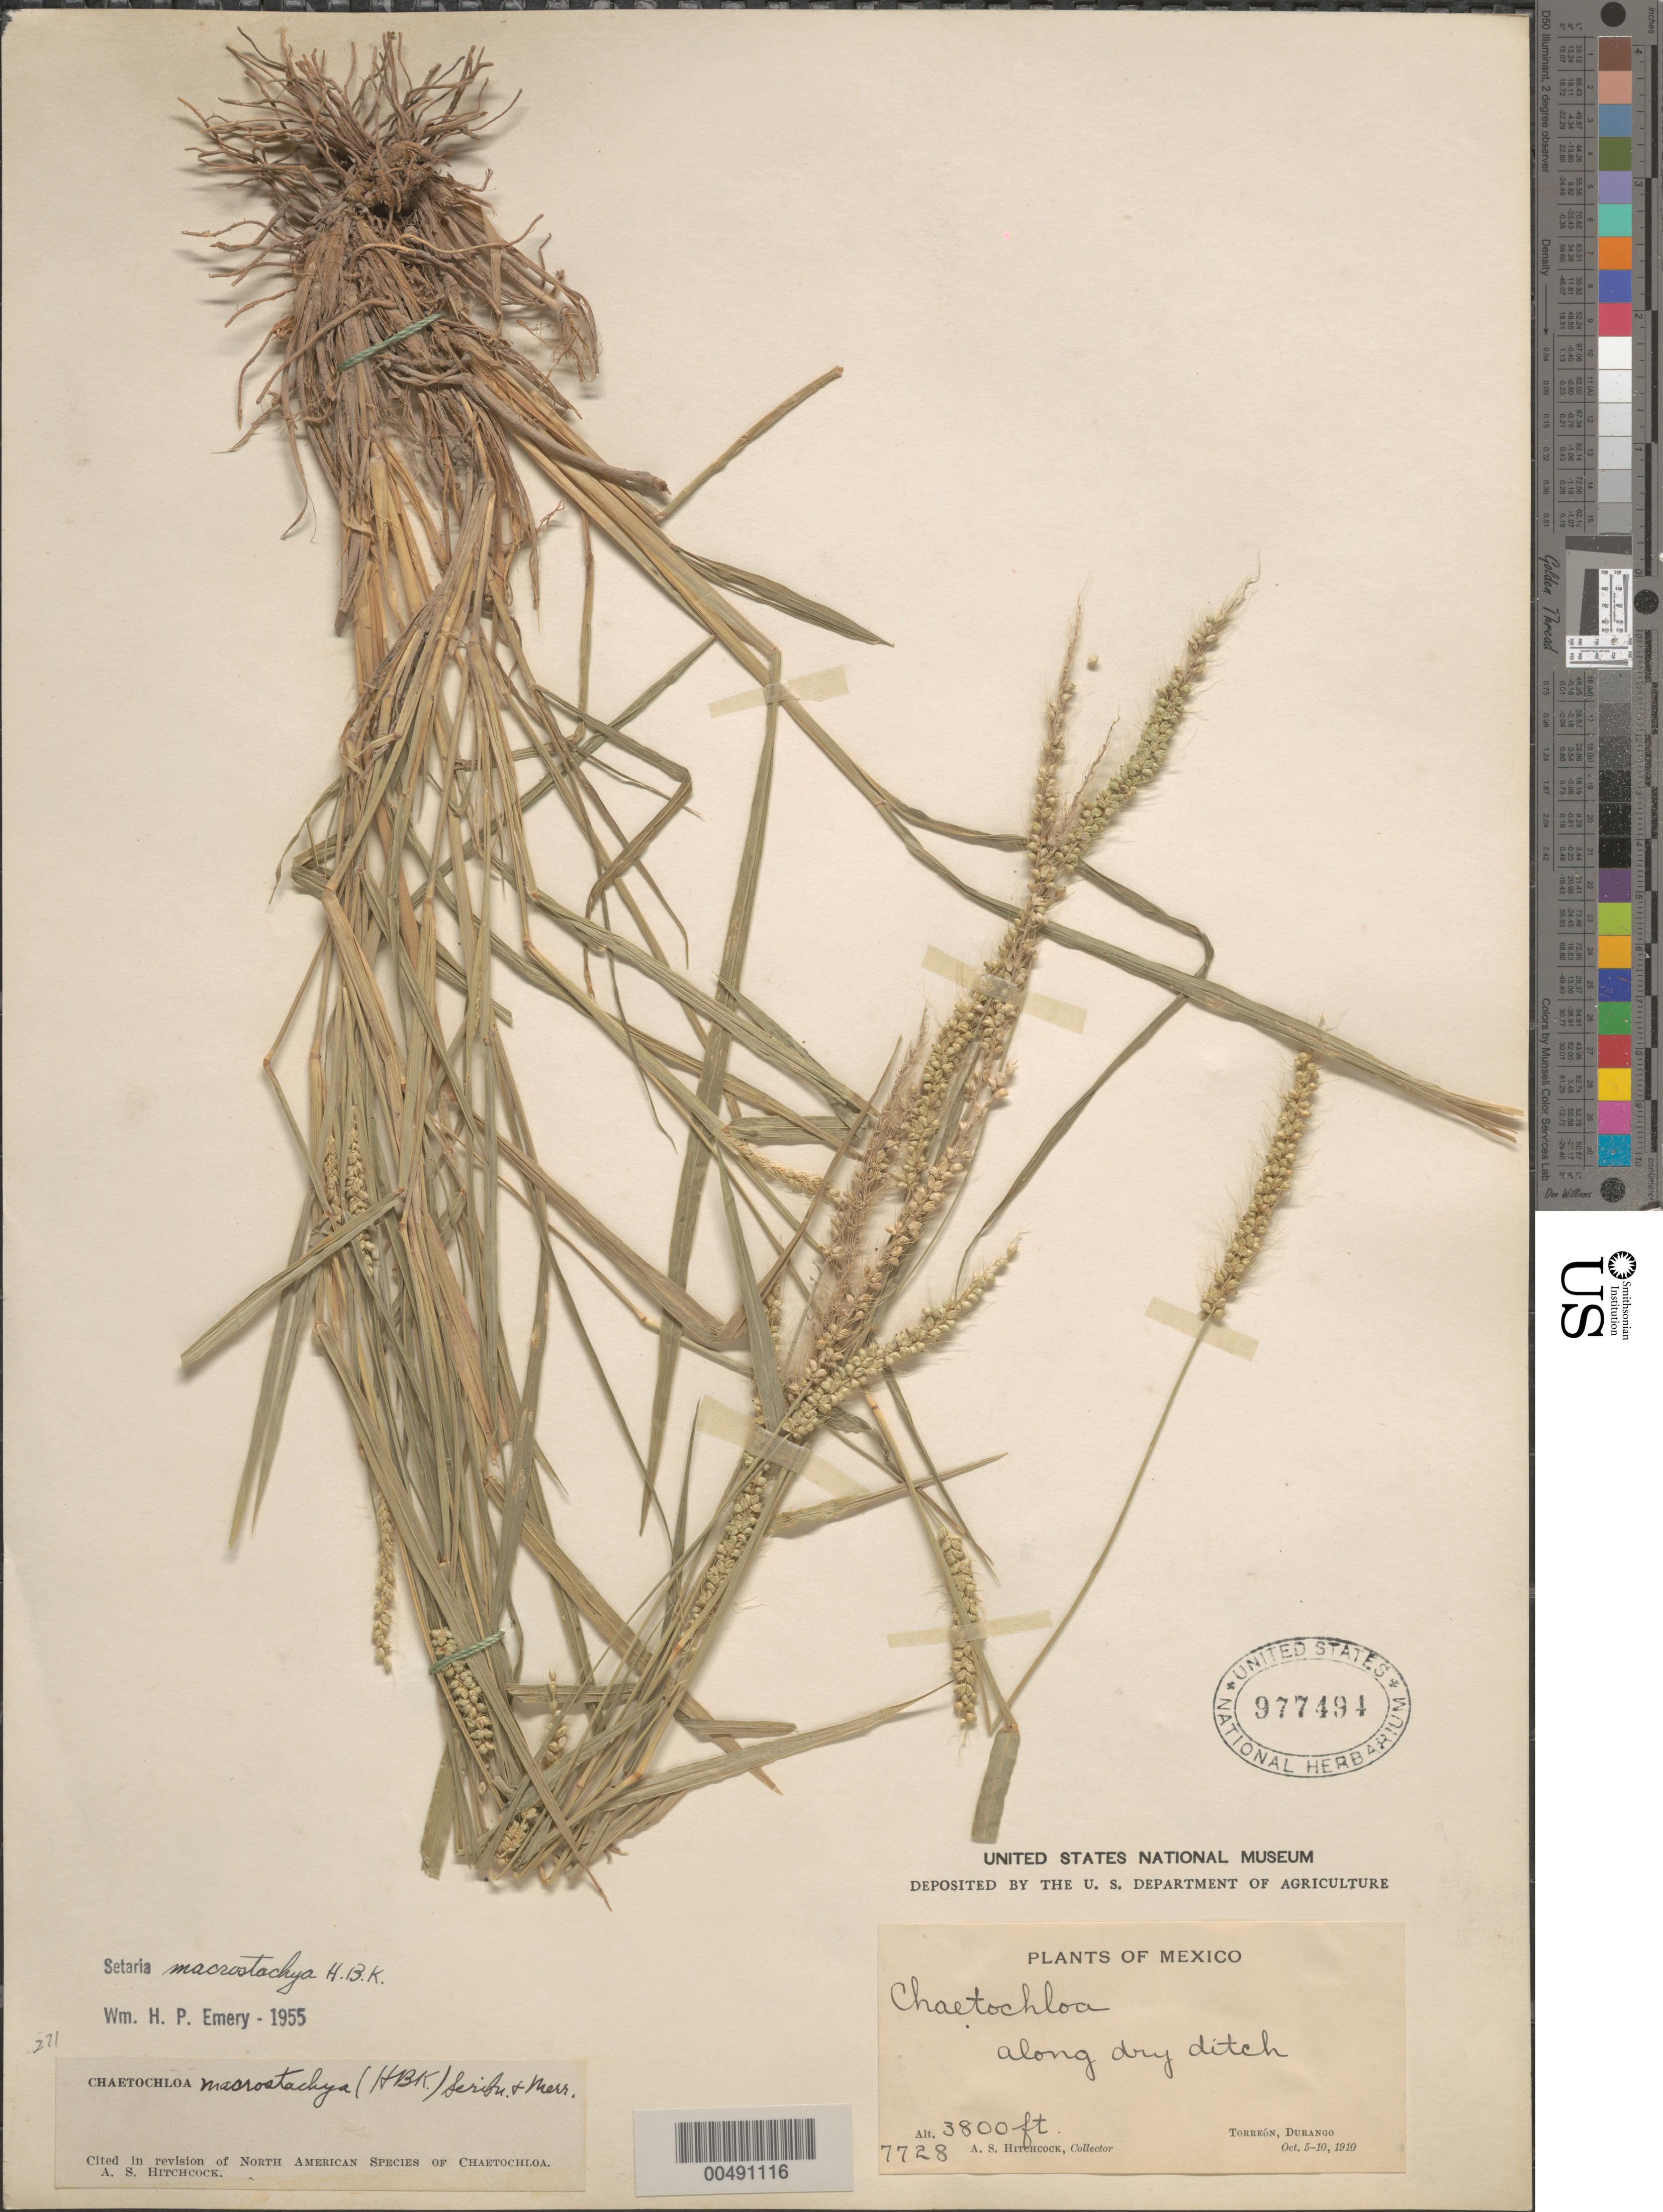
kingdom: Plantae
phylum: Tracheophyta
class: Liliopsida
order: Poales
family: Poaceae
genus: Setaria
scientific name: Setaria macrostachya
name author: Kunth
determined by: Emery, W. H. P.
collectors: A. S. Hitchcock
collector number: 7728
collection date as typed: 5 Oct 1910 to 10 Oct 1910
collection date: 1910-10-05/1910-10-10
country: Mexico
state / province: Durango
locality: Torreón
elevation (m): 1158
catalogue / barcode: US 977494